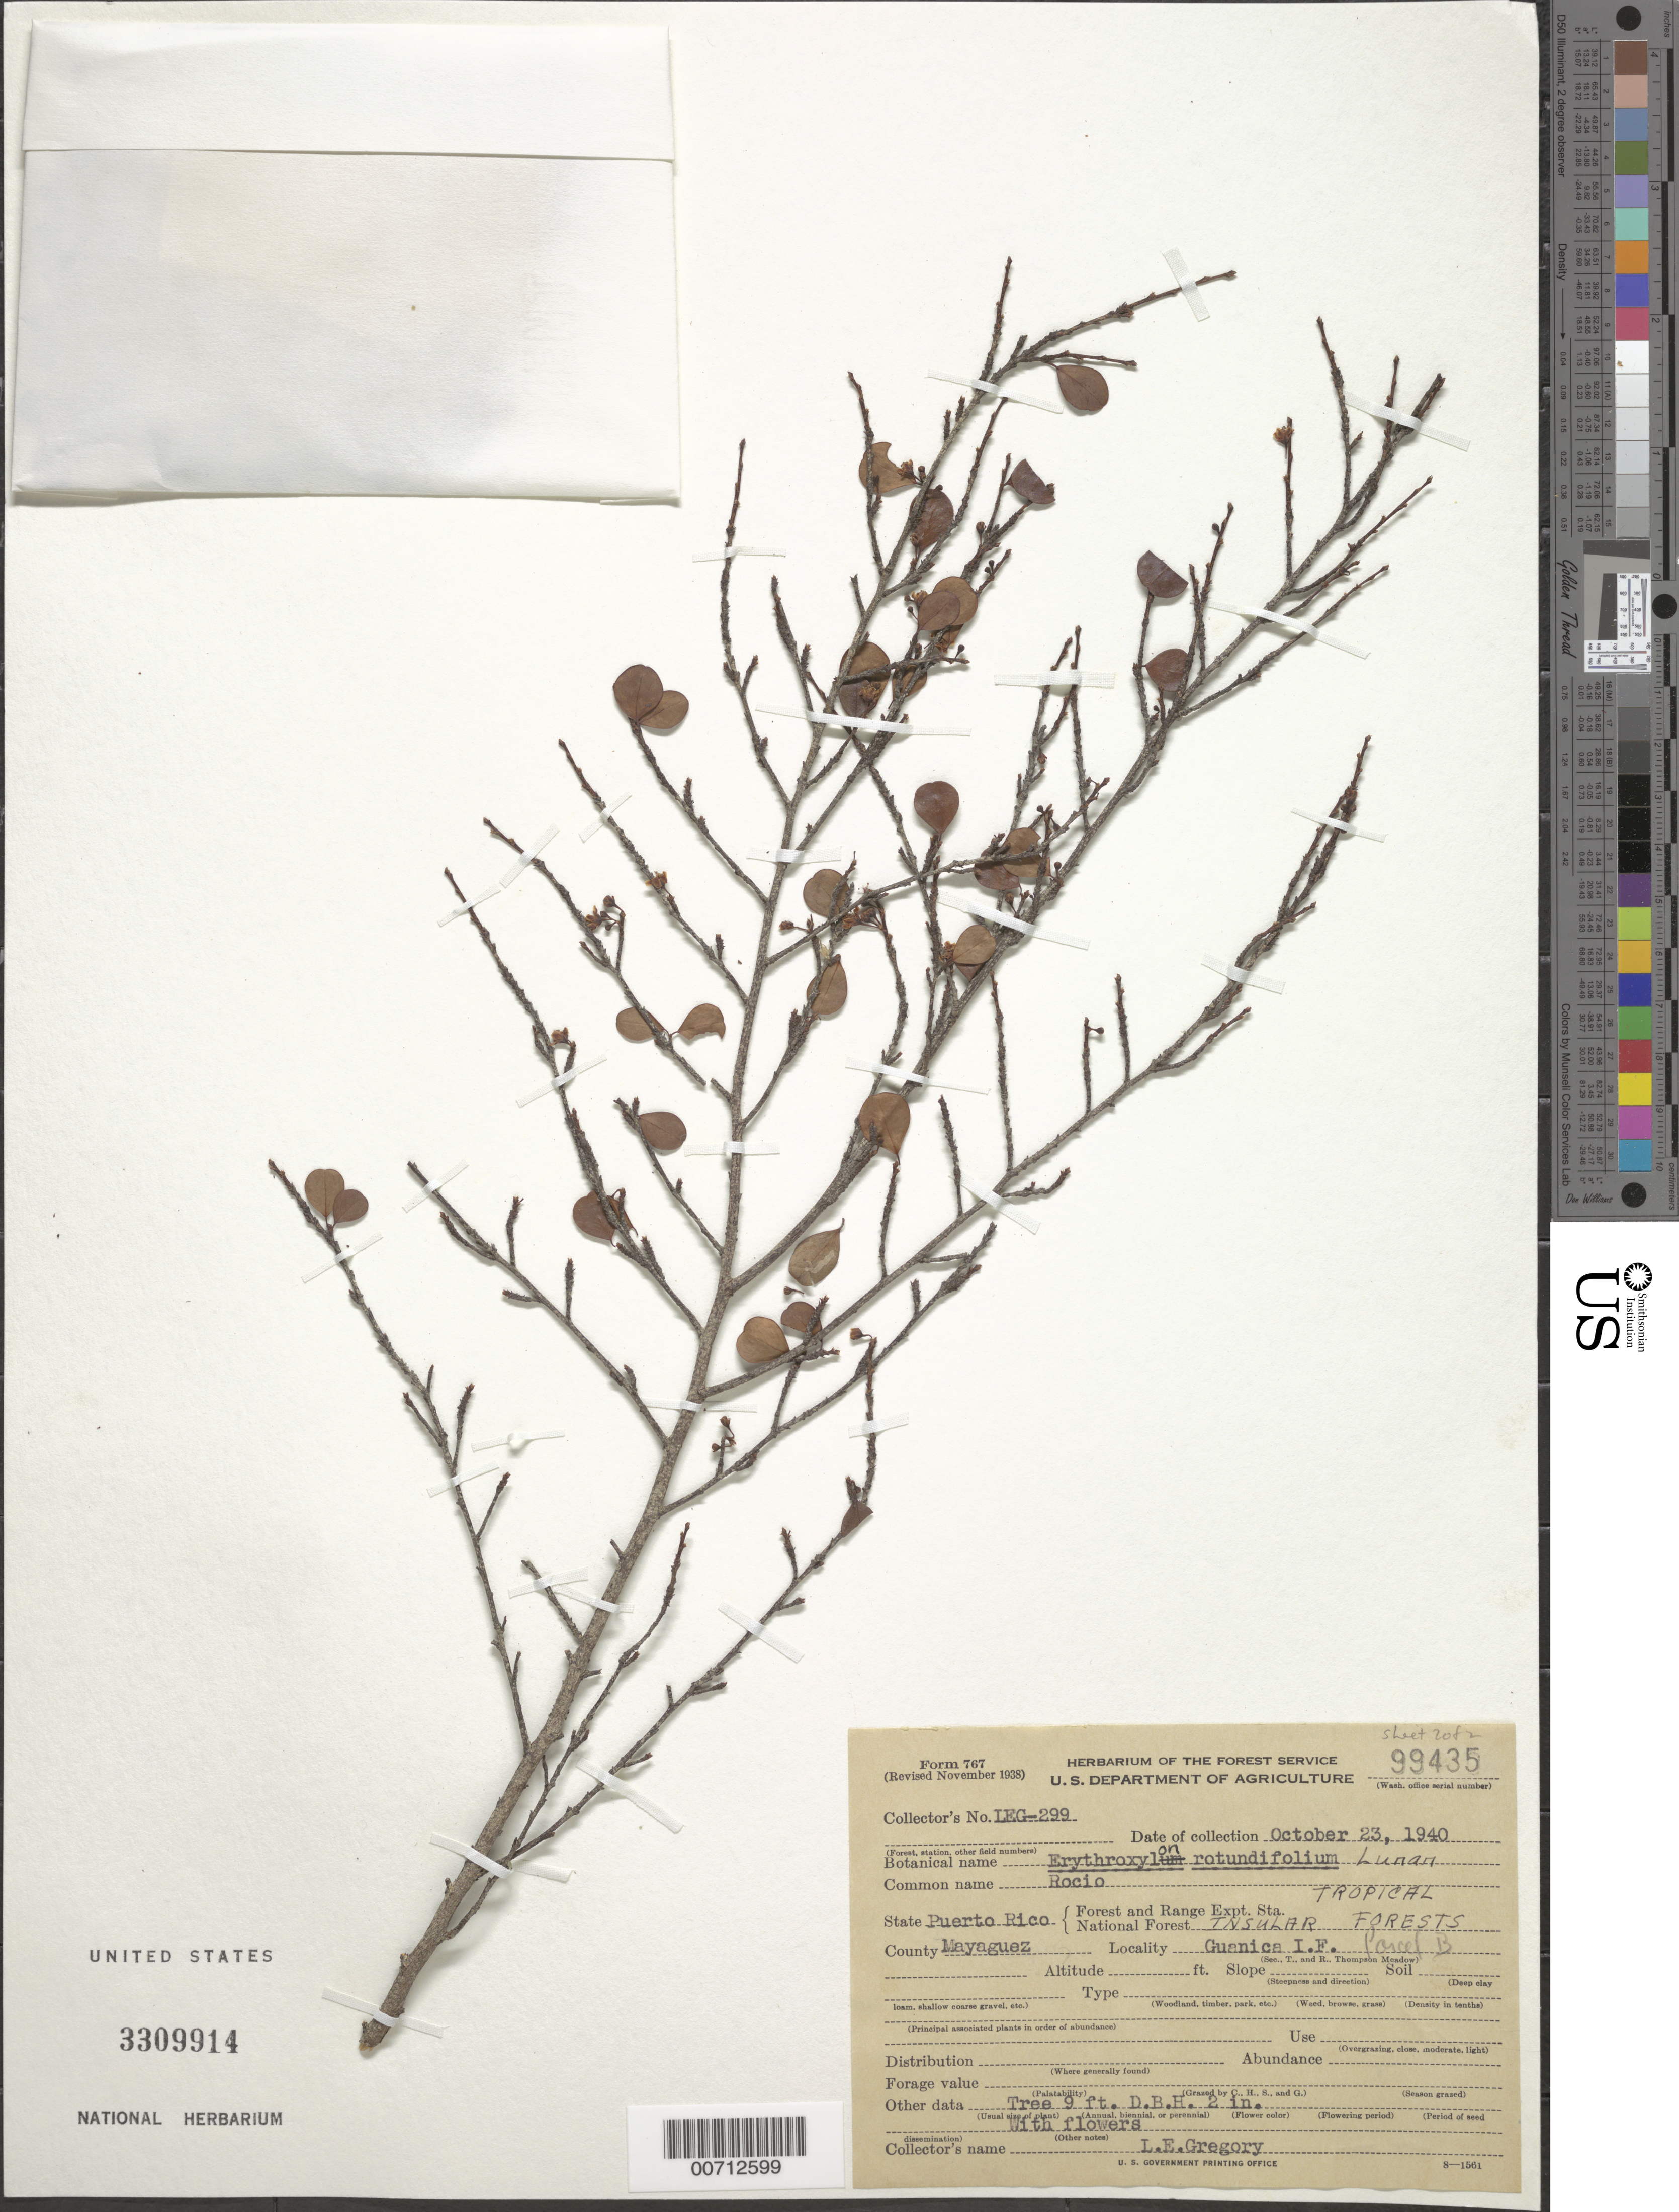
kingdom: Plantae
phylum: Tracheophyta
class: Magnoliopsida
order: Malpighiales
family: Erythroxylaceae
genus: Erythroxylum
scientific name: Erythroxylum rotundifolium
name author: Lunan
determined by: Plowman, Timothy C.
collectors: L. E. Gregory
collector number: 299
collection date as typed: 23 Oct 1940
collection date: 1940-10-23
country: Puerto Rico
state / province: Mayaguez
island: Greater Antilles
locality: Guanica, Insular Forest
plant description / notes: Common name: Rocio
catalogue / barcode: US 3309914